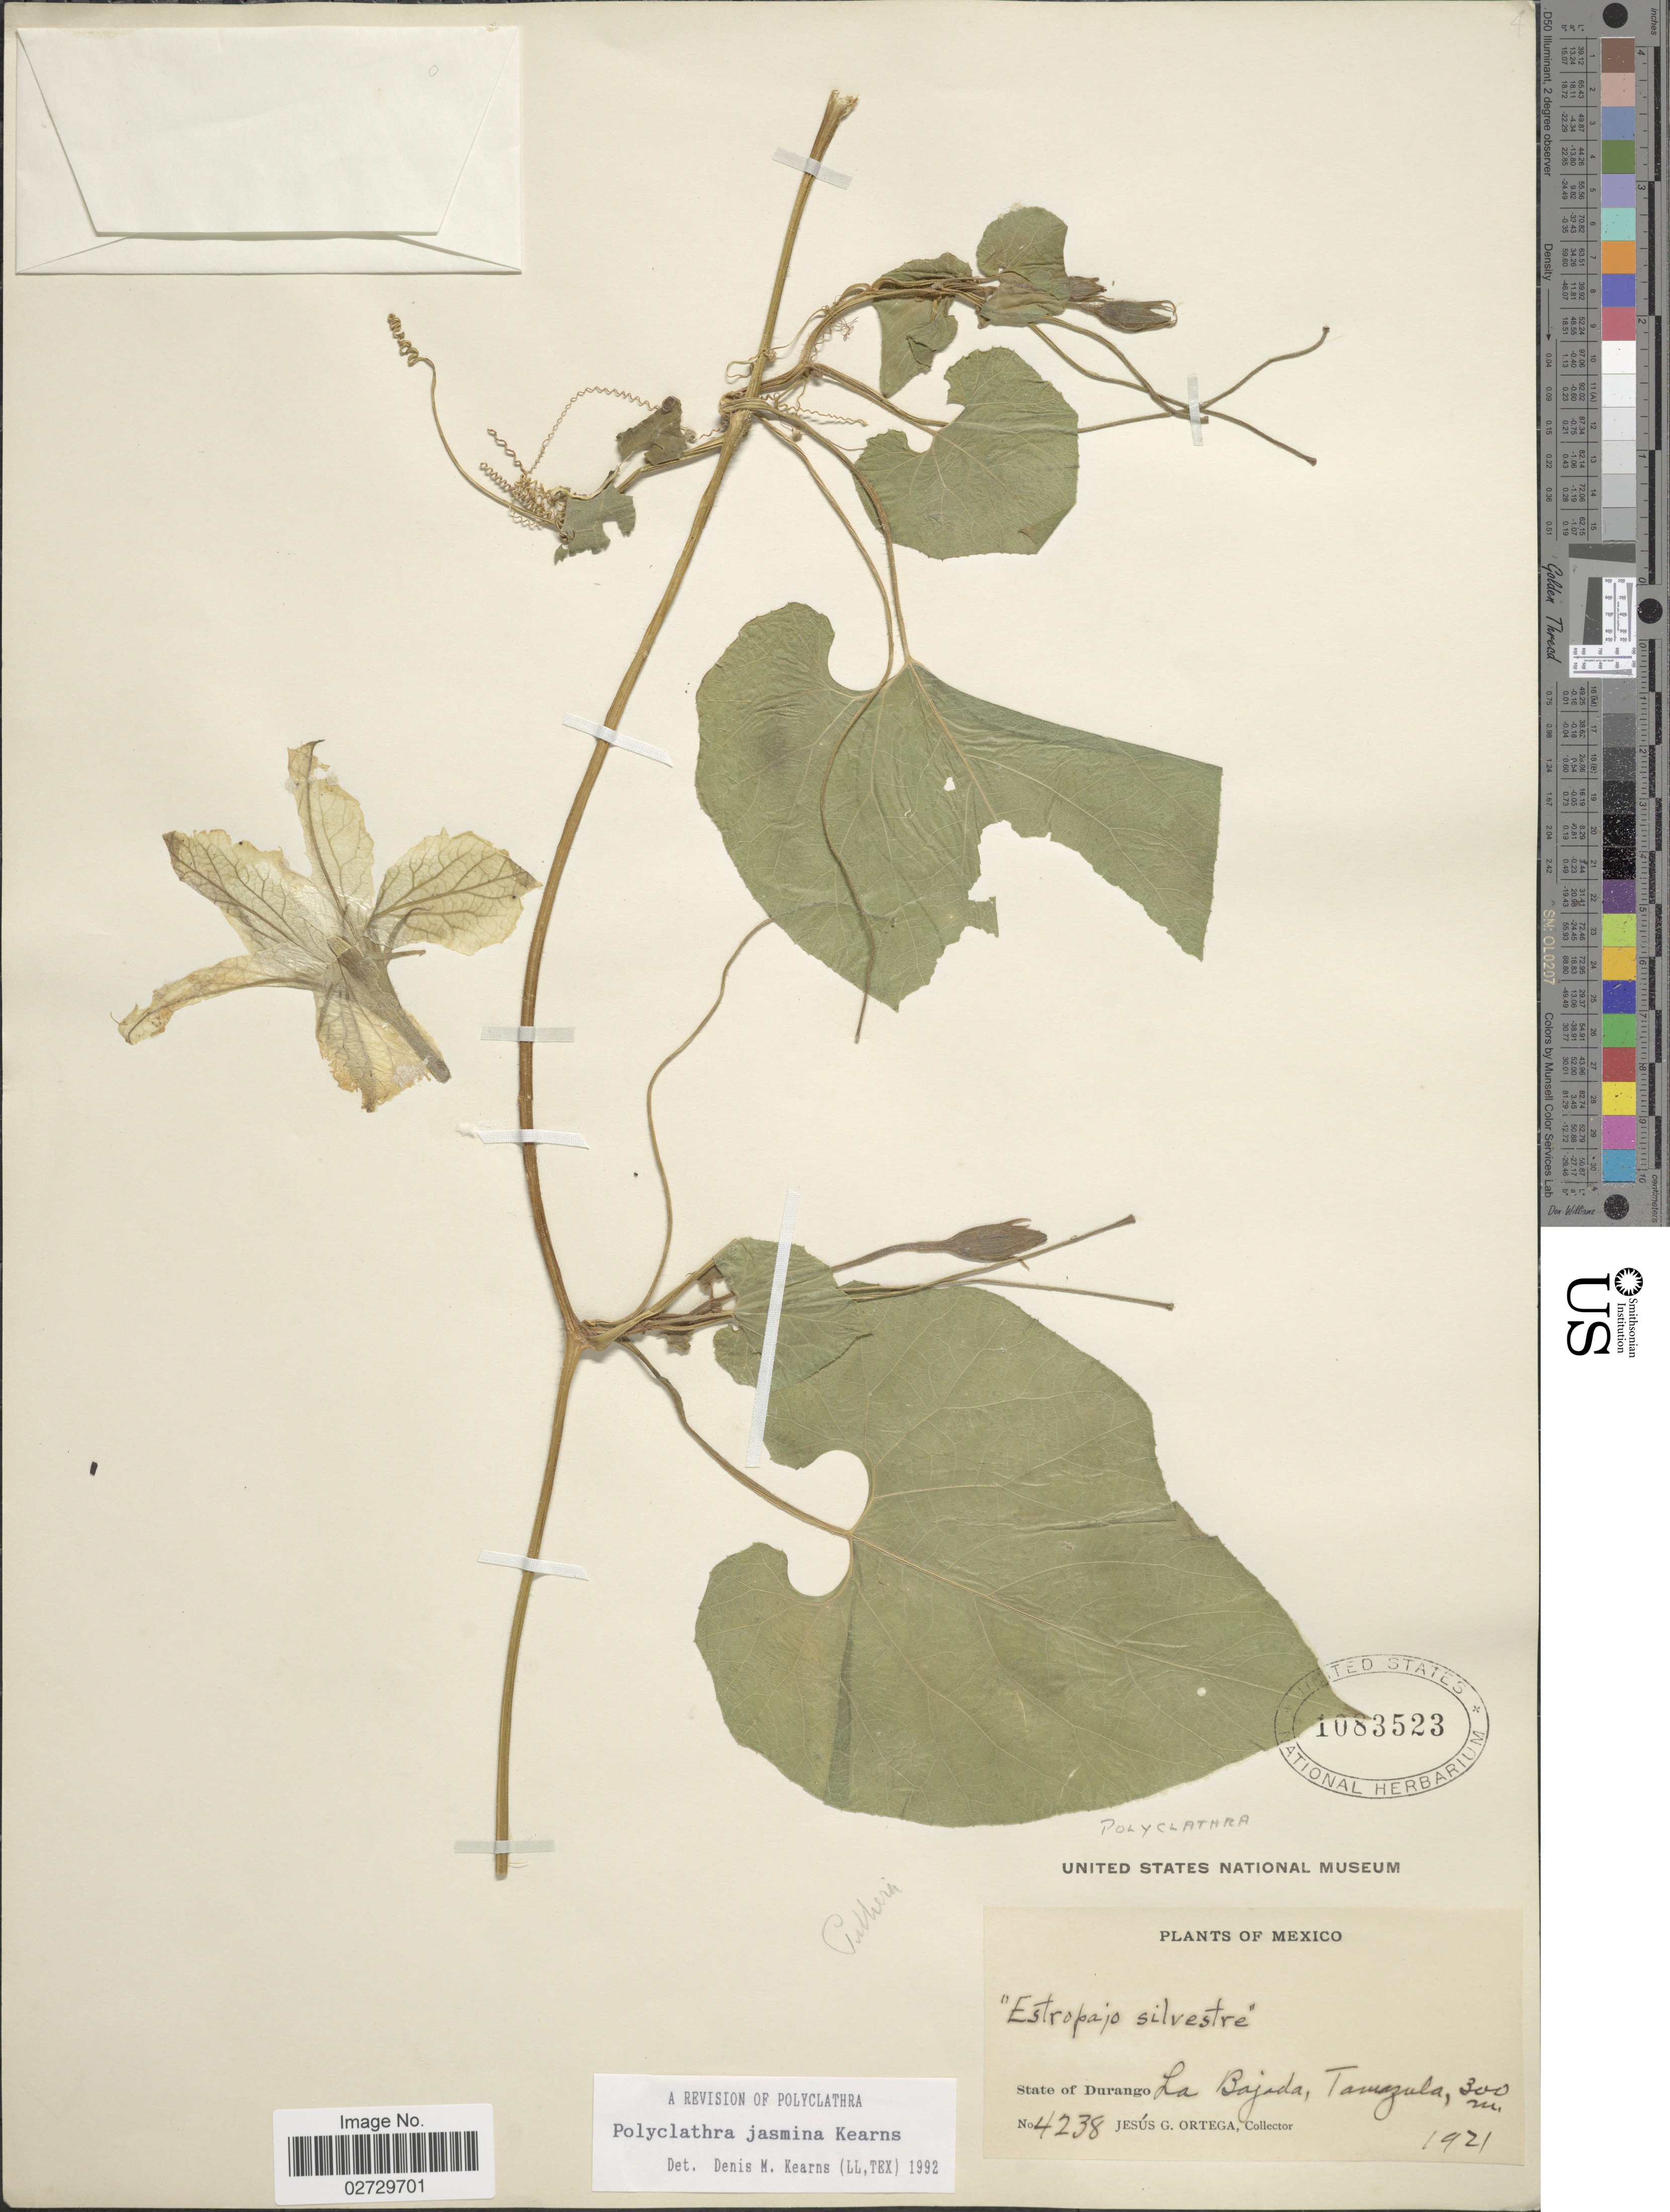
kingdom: Plantae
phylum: Tracheophyta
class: Magnoliopsida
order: Cucurbitales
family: Cucurbitaceae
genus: Polyclathra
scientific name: Polyclathra jasmina Kearns, ined.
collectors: J. Ortega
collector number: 4238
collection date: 1921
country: Mexico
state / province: Durango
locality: La Bajada, Tamazula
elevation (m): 300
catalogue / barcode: US 1083523